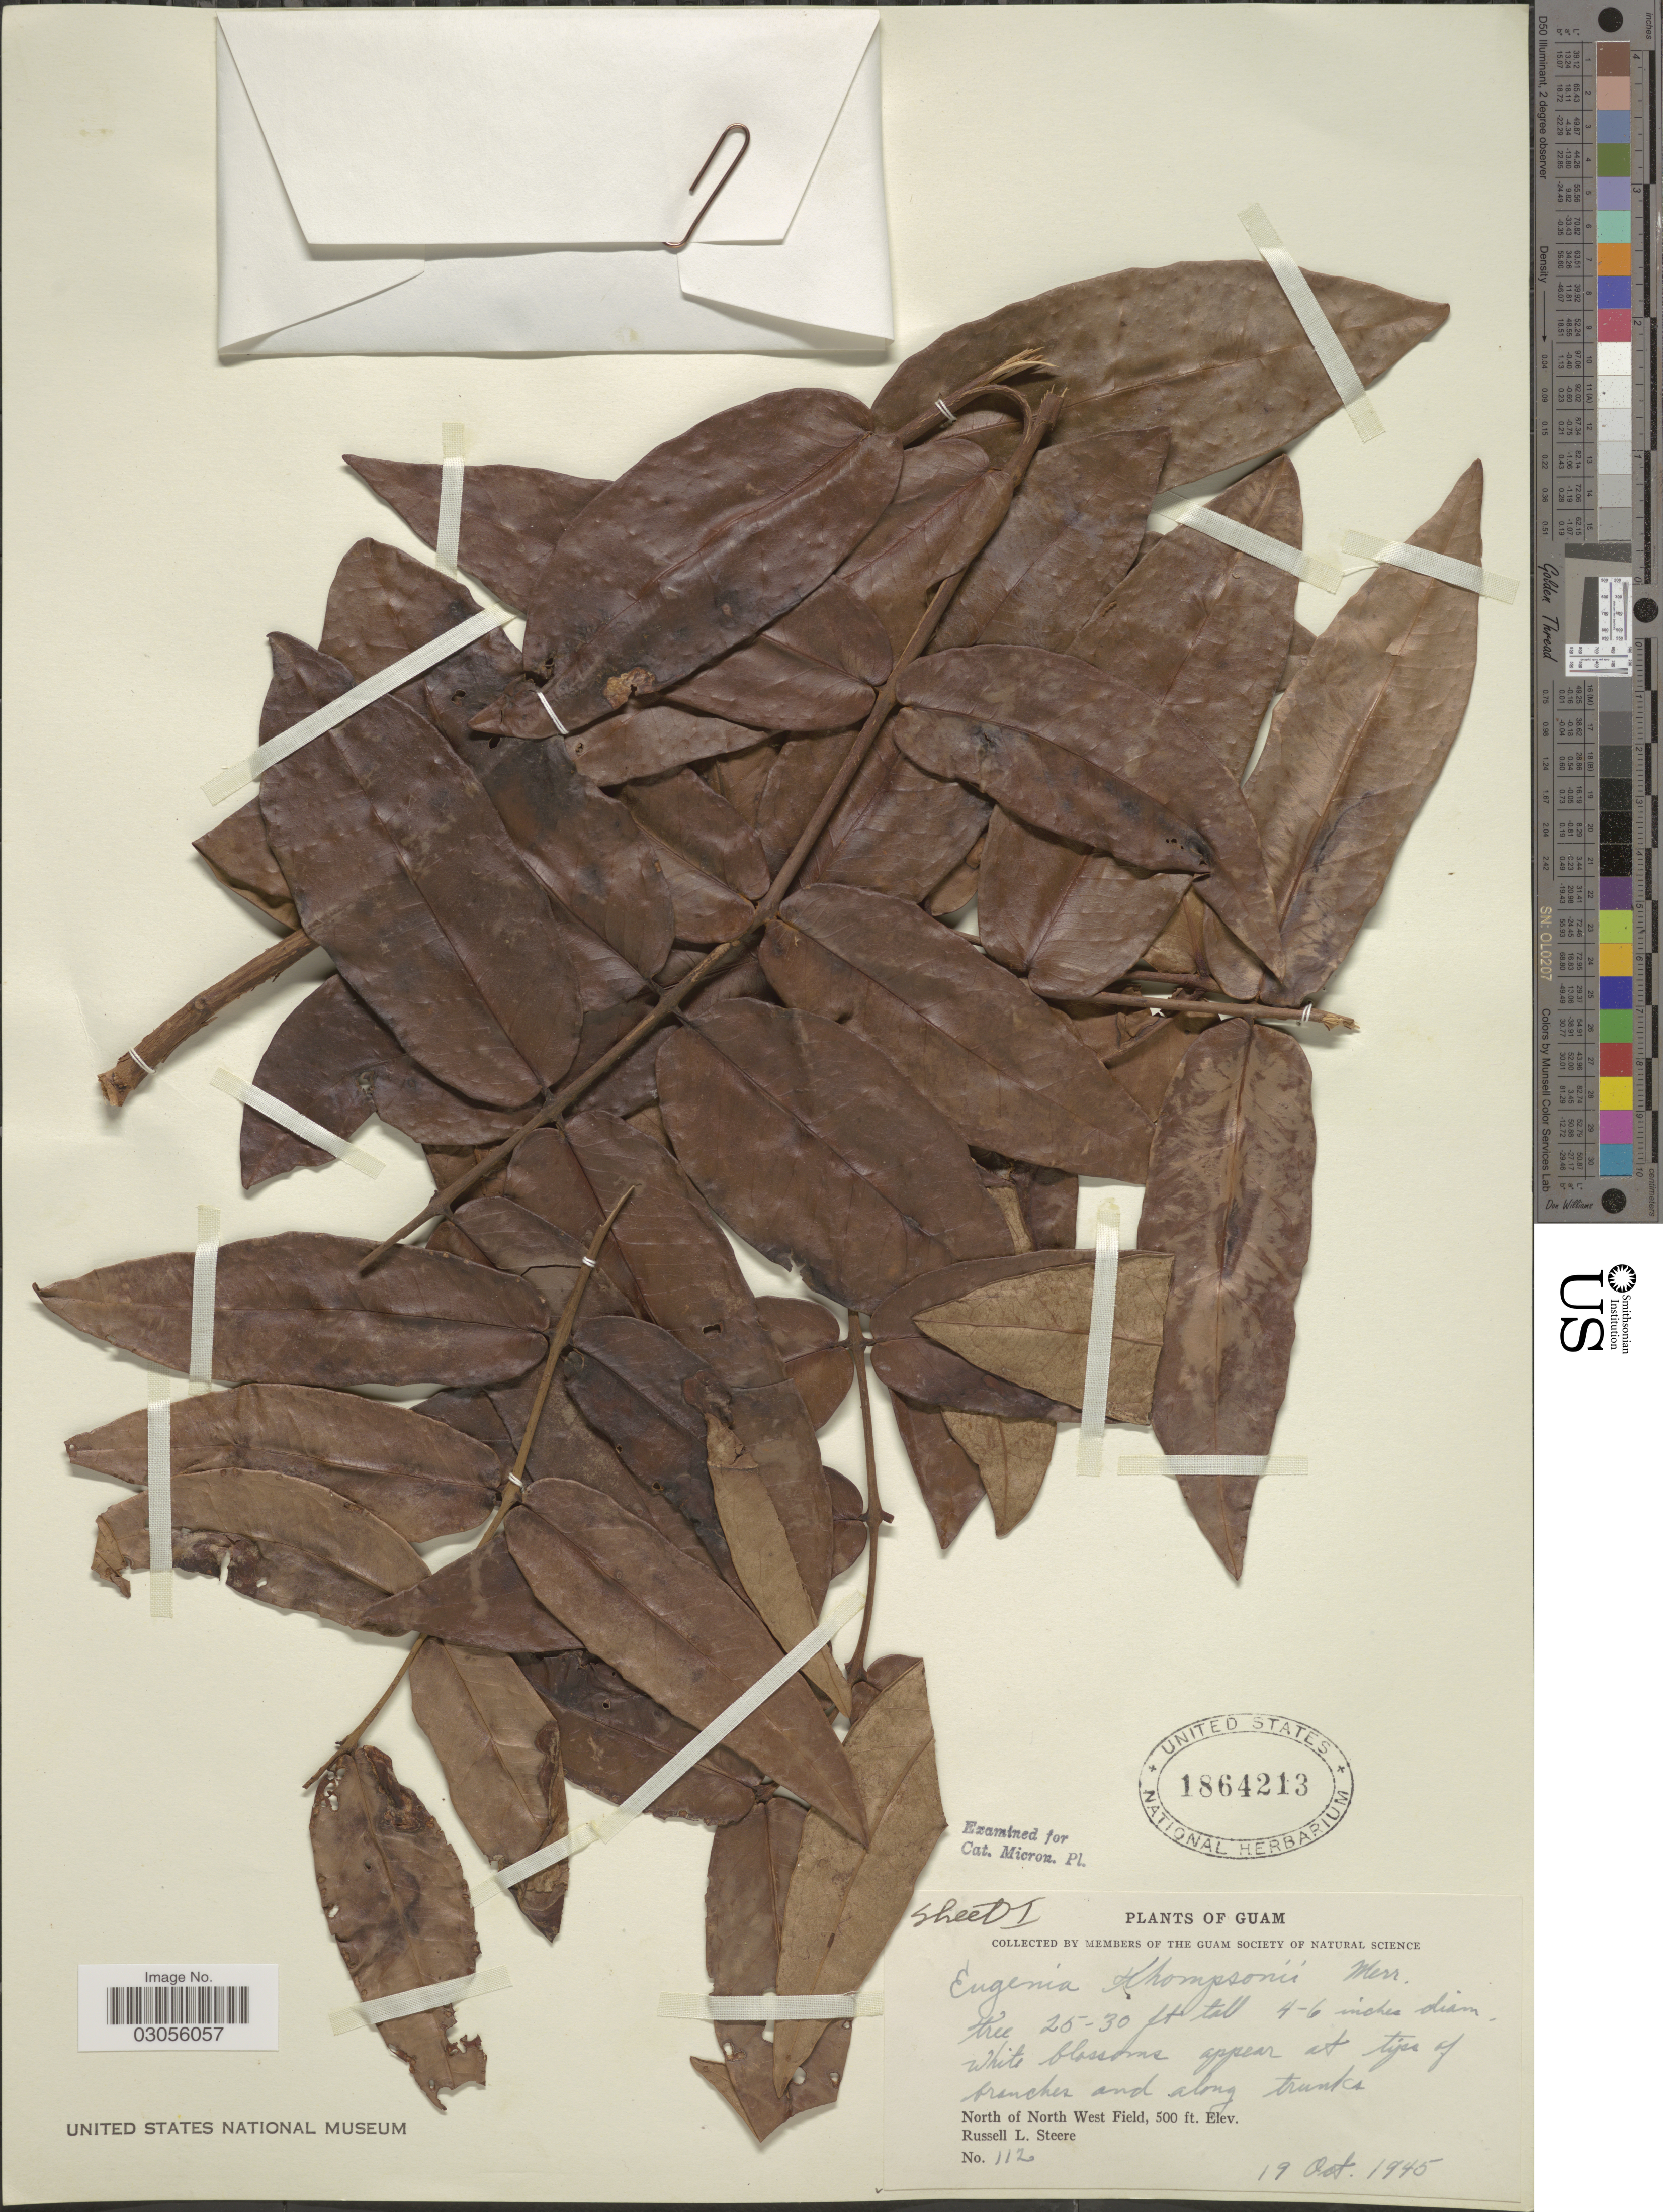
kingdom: Plantae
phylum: Tracheophyta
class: Magnoliopsida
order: Myrtales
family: Myrtaceae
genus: Syzygium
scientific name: Syzygium thompsonii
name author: (Merr.) N. Snow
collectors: R. L. Steere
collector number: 112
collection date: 1945-10-19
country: Guam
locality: North of North West Field.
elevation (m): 152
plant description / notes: cited by Byng et al., Phytotaxa 427(2): 126. 2019.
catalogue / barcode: US 1864213